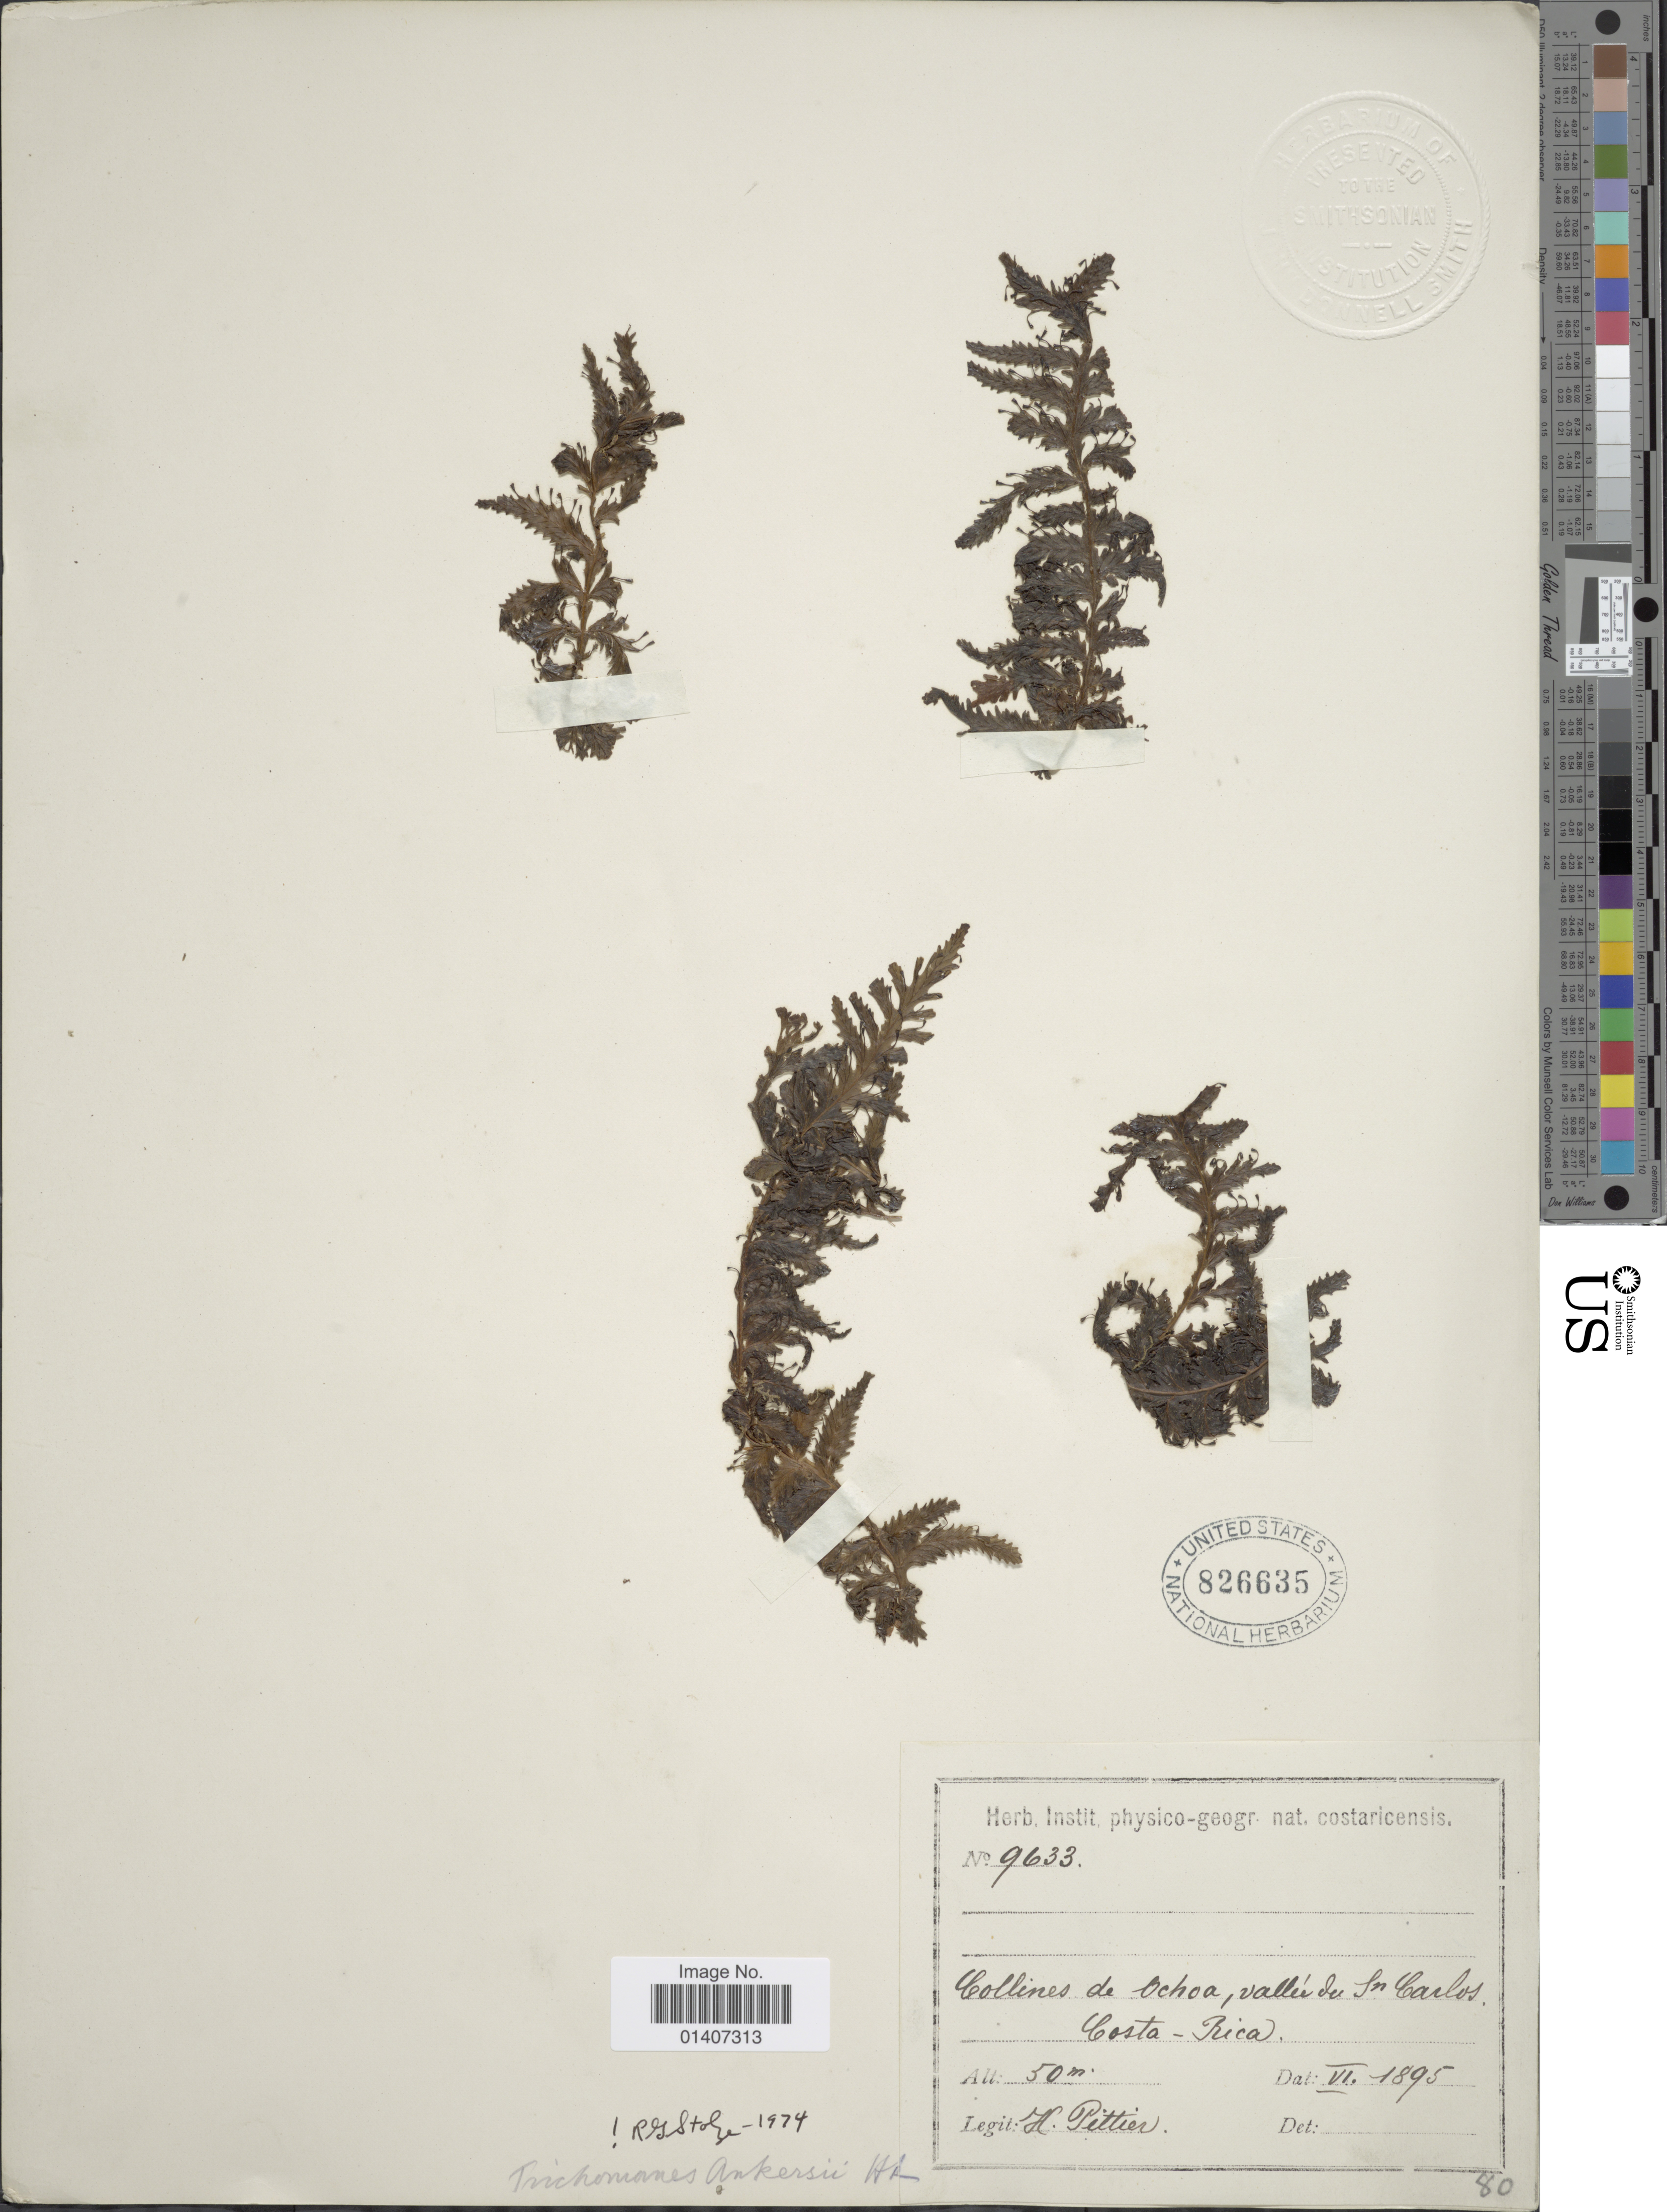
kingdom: Plantae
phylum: Tracheophyta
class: Polypodiopsida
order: Hymenophyllales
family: Hymenophyllaceae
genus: Trichomanes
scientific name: Trichomanes ankersii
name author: C. Parker ex Hook. & Grev.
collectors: H. F. Pittier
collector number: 9633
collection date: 1895-06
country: Costa Rica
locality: Collines de Ochoa, vallée du Sn Carlos, Costa-Rica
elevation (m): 50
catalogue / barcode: US 826635